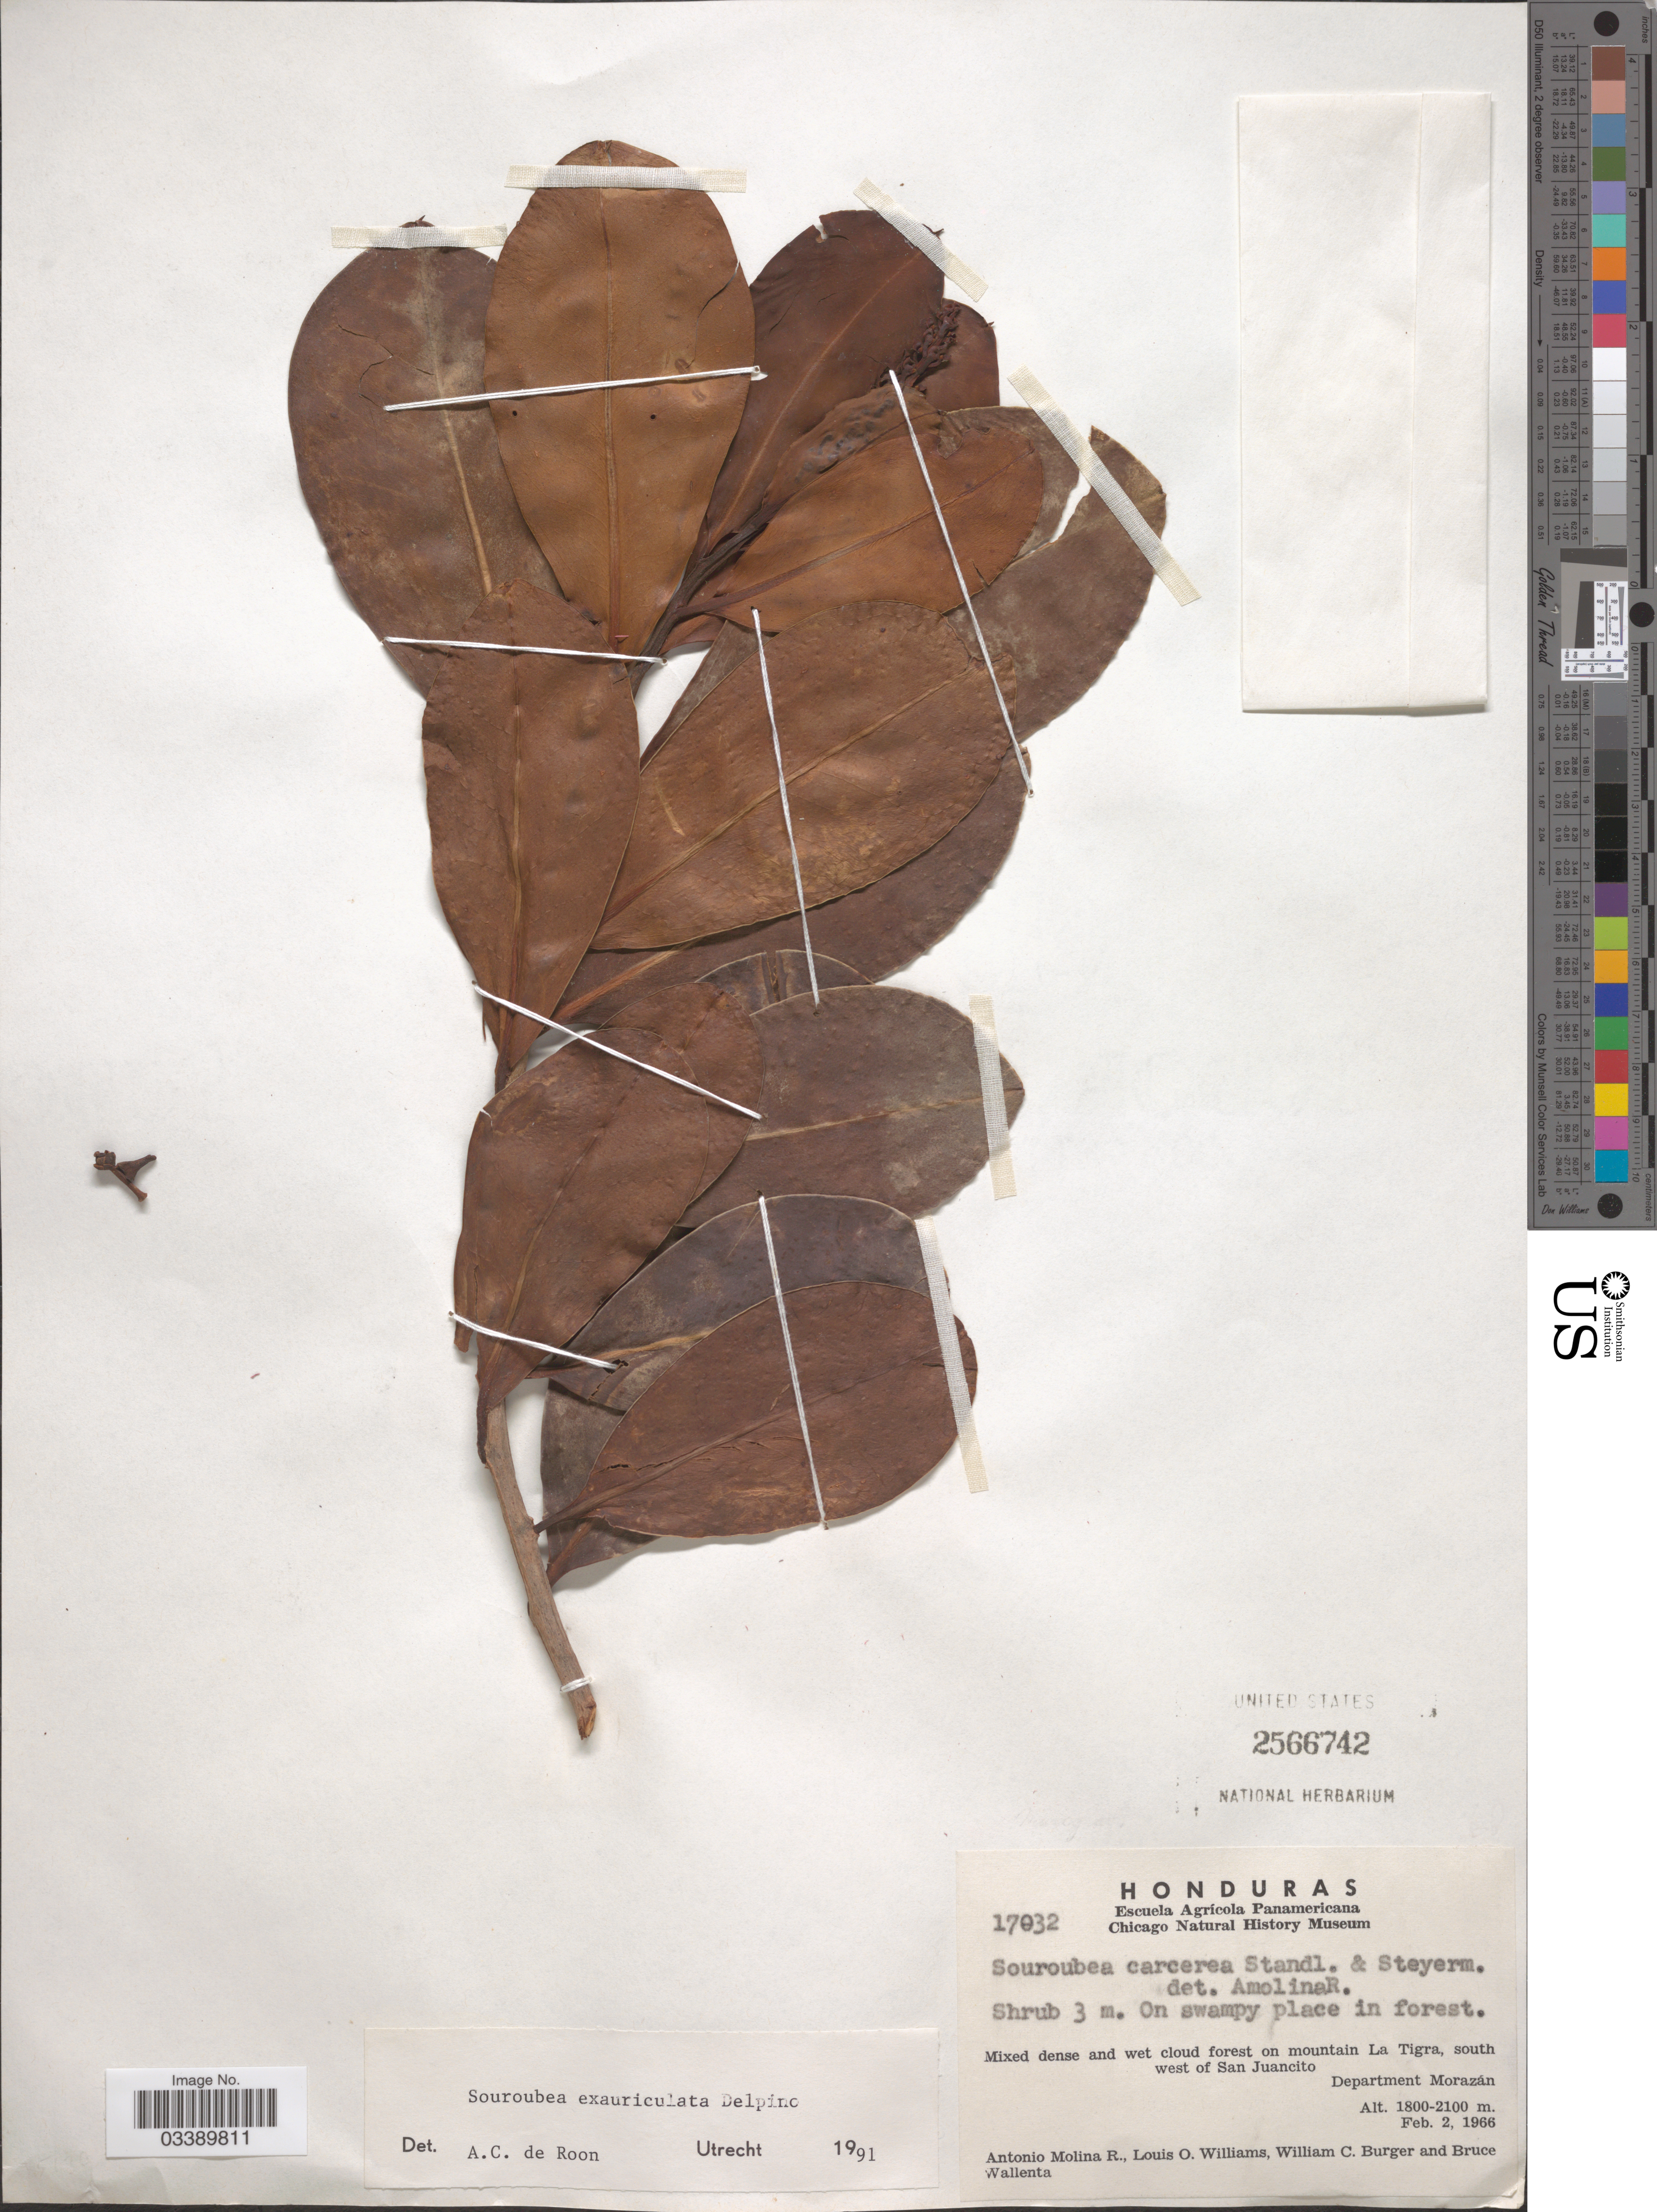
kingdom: Plantae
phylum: Tracheophyta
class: Magnoliopsida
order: Ericales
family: Marcgraviaceae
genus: Souroubea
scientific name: Souroubea exauriculata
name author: Delpino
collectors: A. Molina R., L. O. Williams, W. Burger & B. Wallenta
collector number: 17032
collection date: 1966-02-02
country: Honduras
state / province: Fco. Morazán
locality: Mixed dense and wet cloud forest on mountain La Tigra, south west of San Juancito. Department Morazán.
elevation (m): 1800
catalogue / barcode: US 2566742